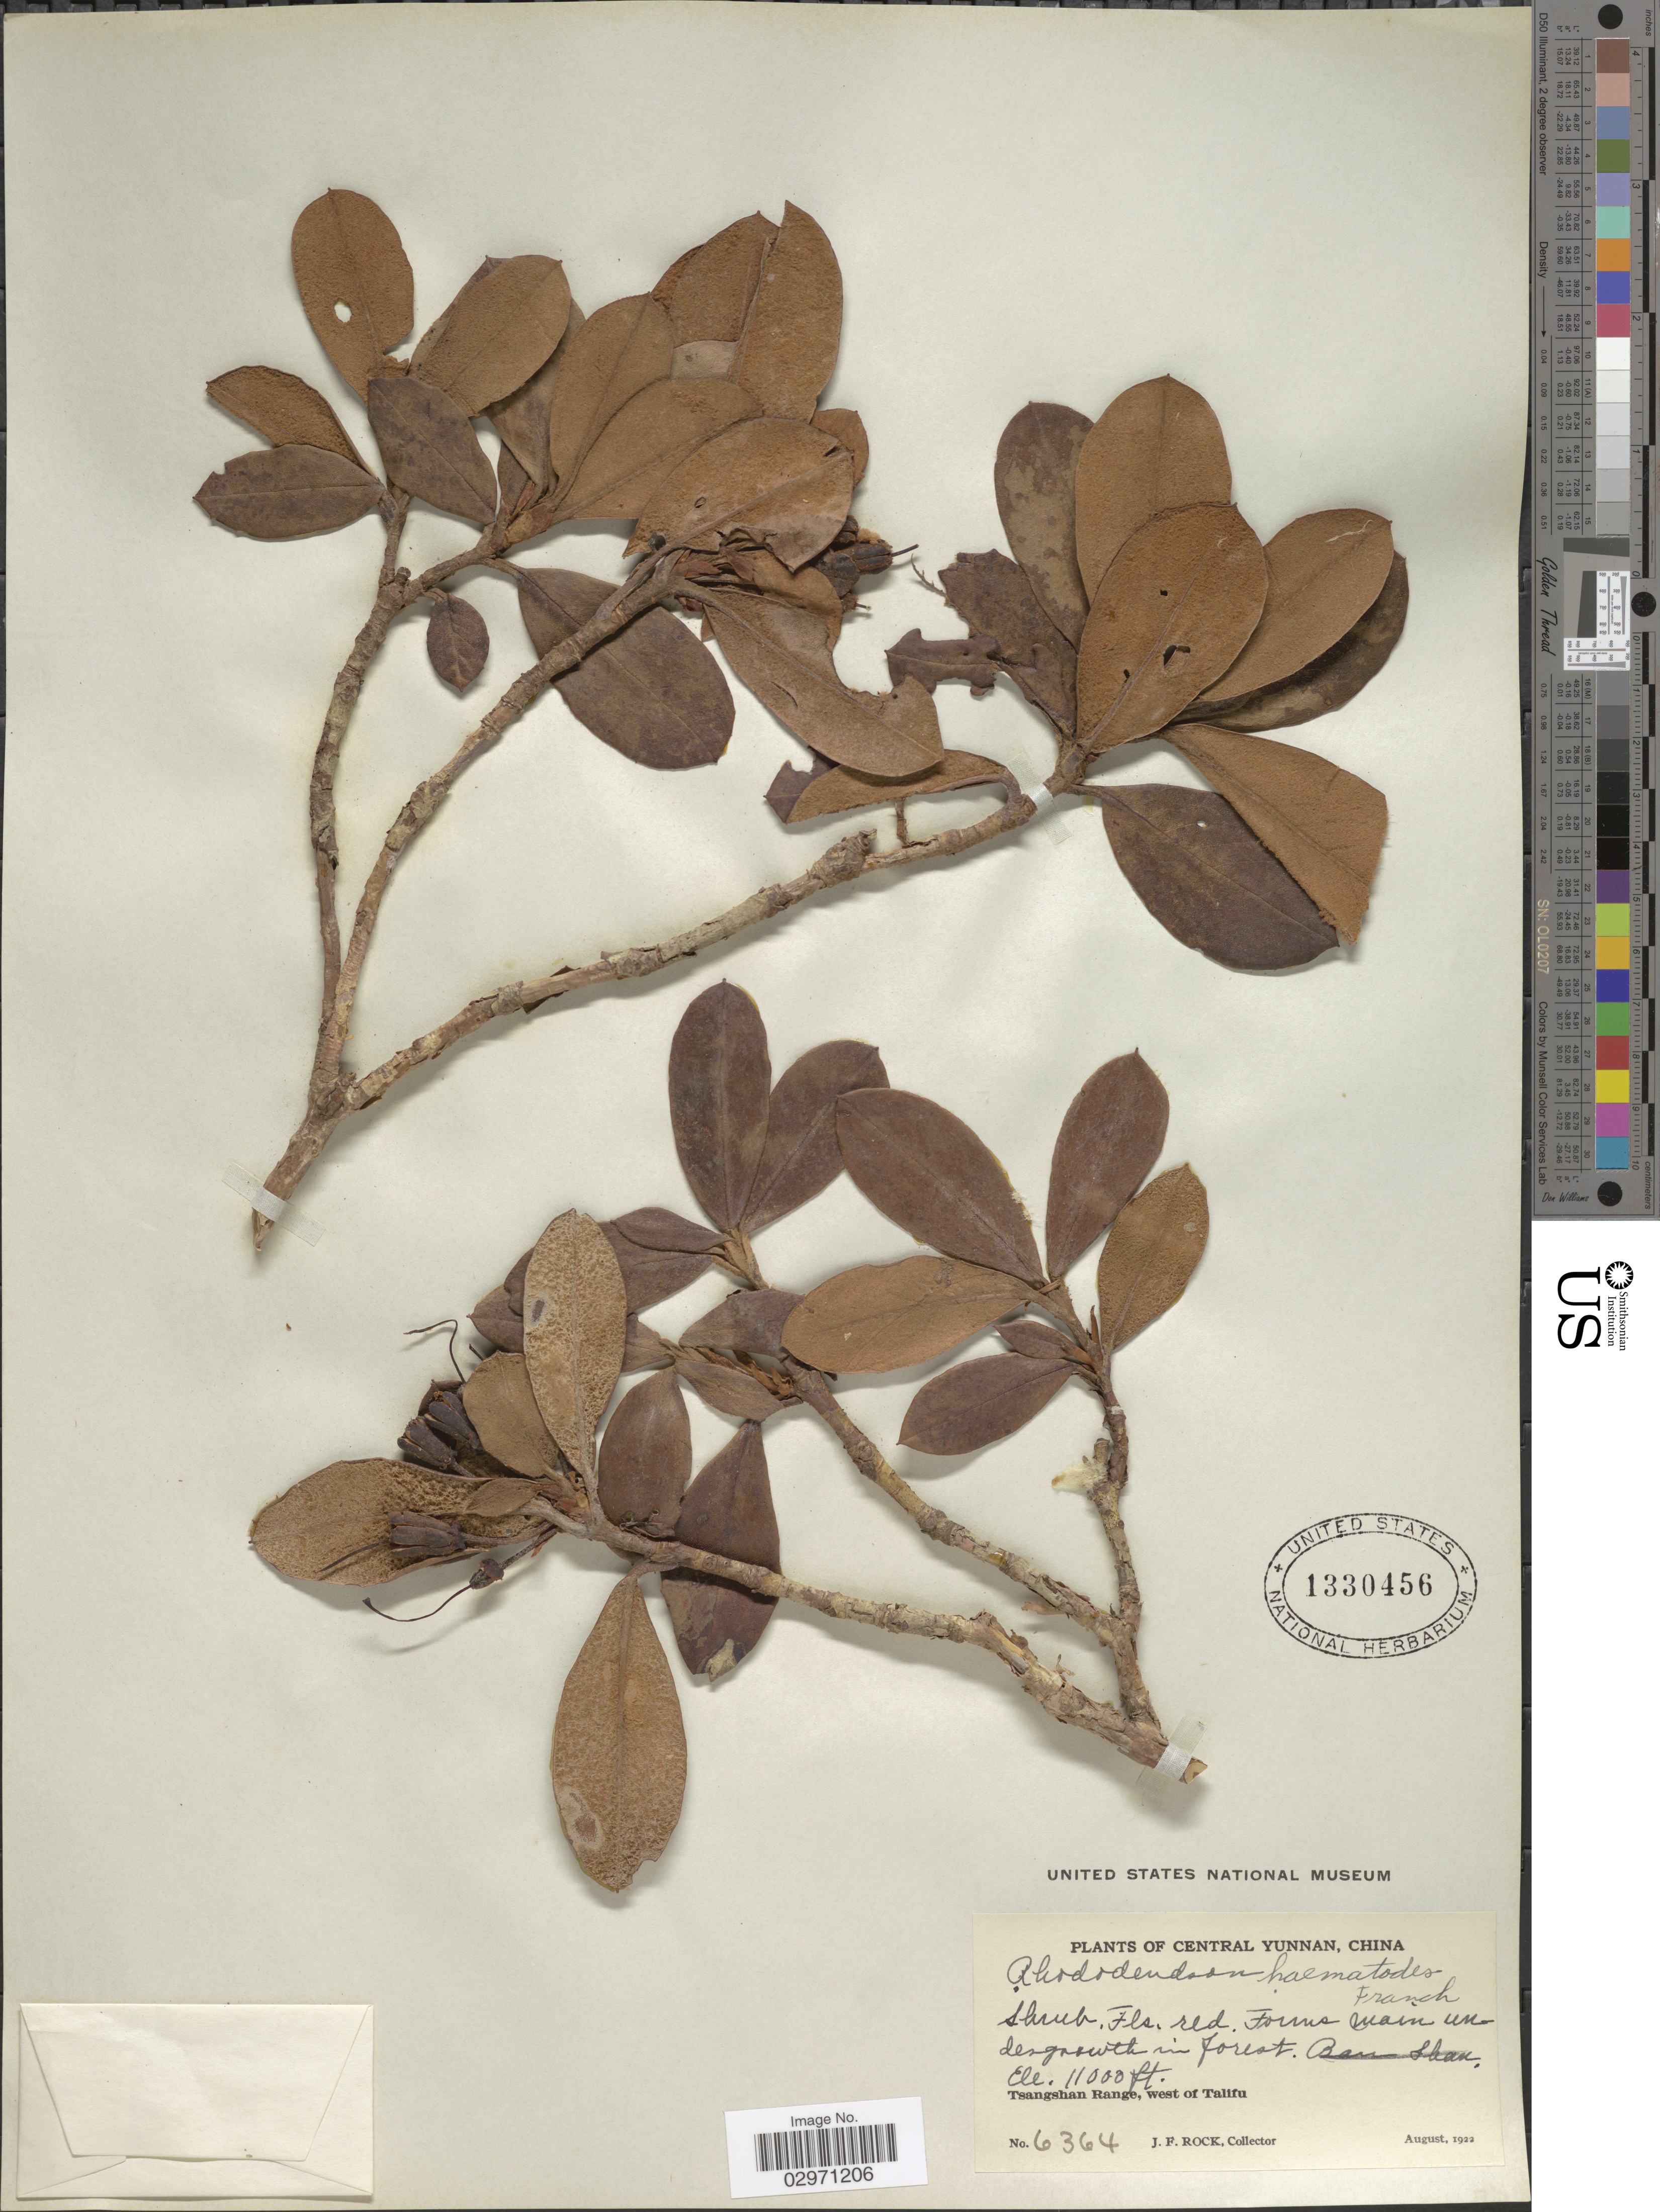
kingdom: Plantae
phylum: Tracheophyta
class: Magnoliopsida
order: Ericales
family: Ericaceae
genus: Rhododendron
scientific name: Rhododendron haematodes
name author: Franch.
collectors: J. Rock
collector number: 6364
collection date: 1922-08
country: China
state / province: Yunnan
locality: Central Yunnan. Tsangshan Range, west of Talifu.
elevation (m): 3353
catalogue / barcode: US 1330456